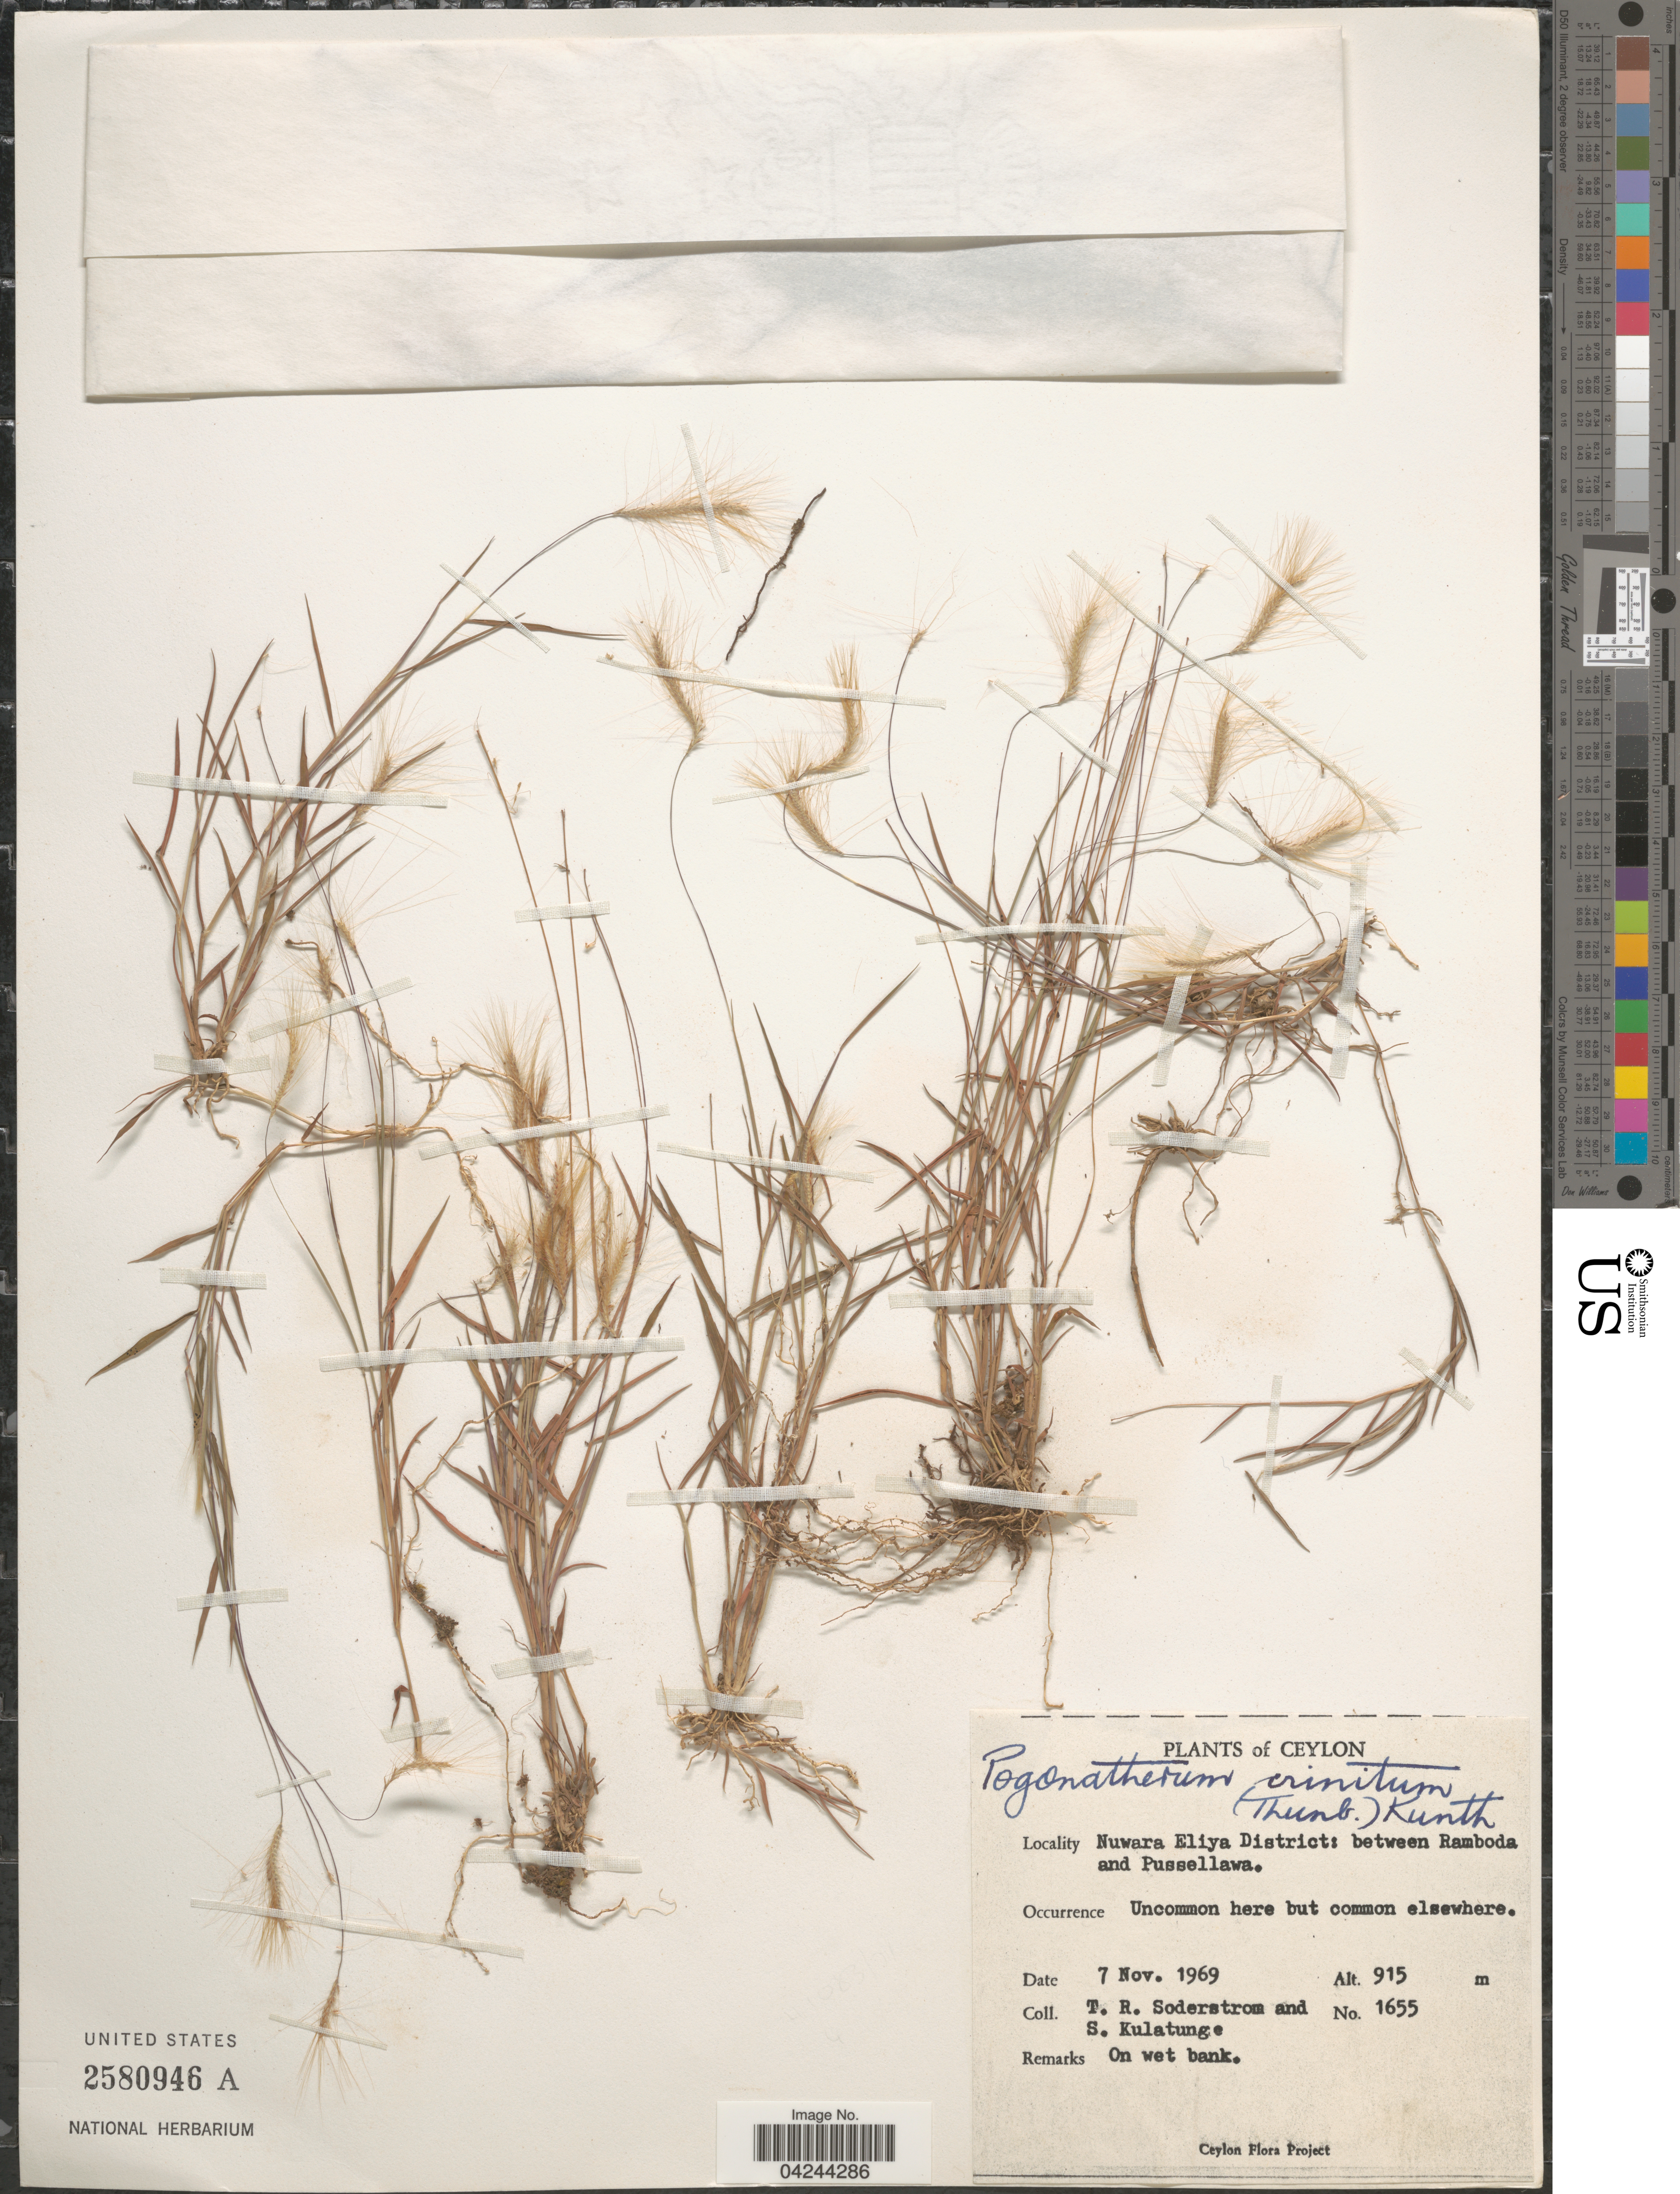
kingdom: Plantae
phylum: Tracheophyta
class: Liliopsida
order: Poales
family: Poaceae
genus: Pogonatherum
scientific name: Pogonatherum crinitum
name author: (Thunb.) Kunth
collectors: T. R. Soderstrom & S. Kulatunge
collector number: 1655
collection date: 1969-11-07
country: Sri Lanka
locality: Ceylon. Nuwara Eliya District: between Ramboda and Pussellawa.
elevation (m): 915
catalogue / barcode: US 2580946A